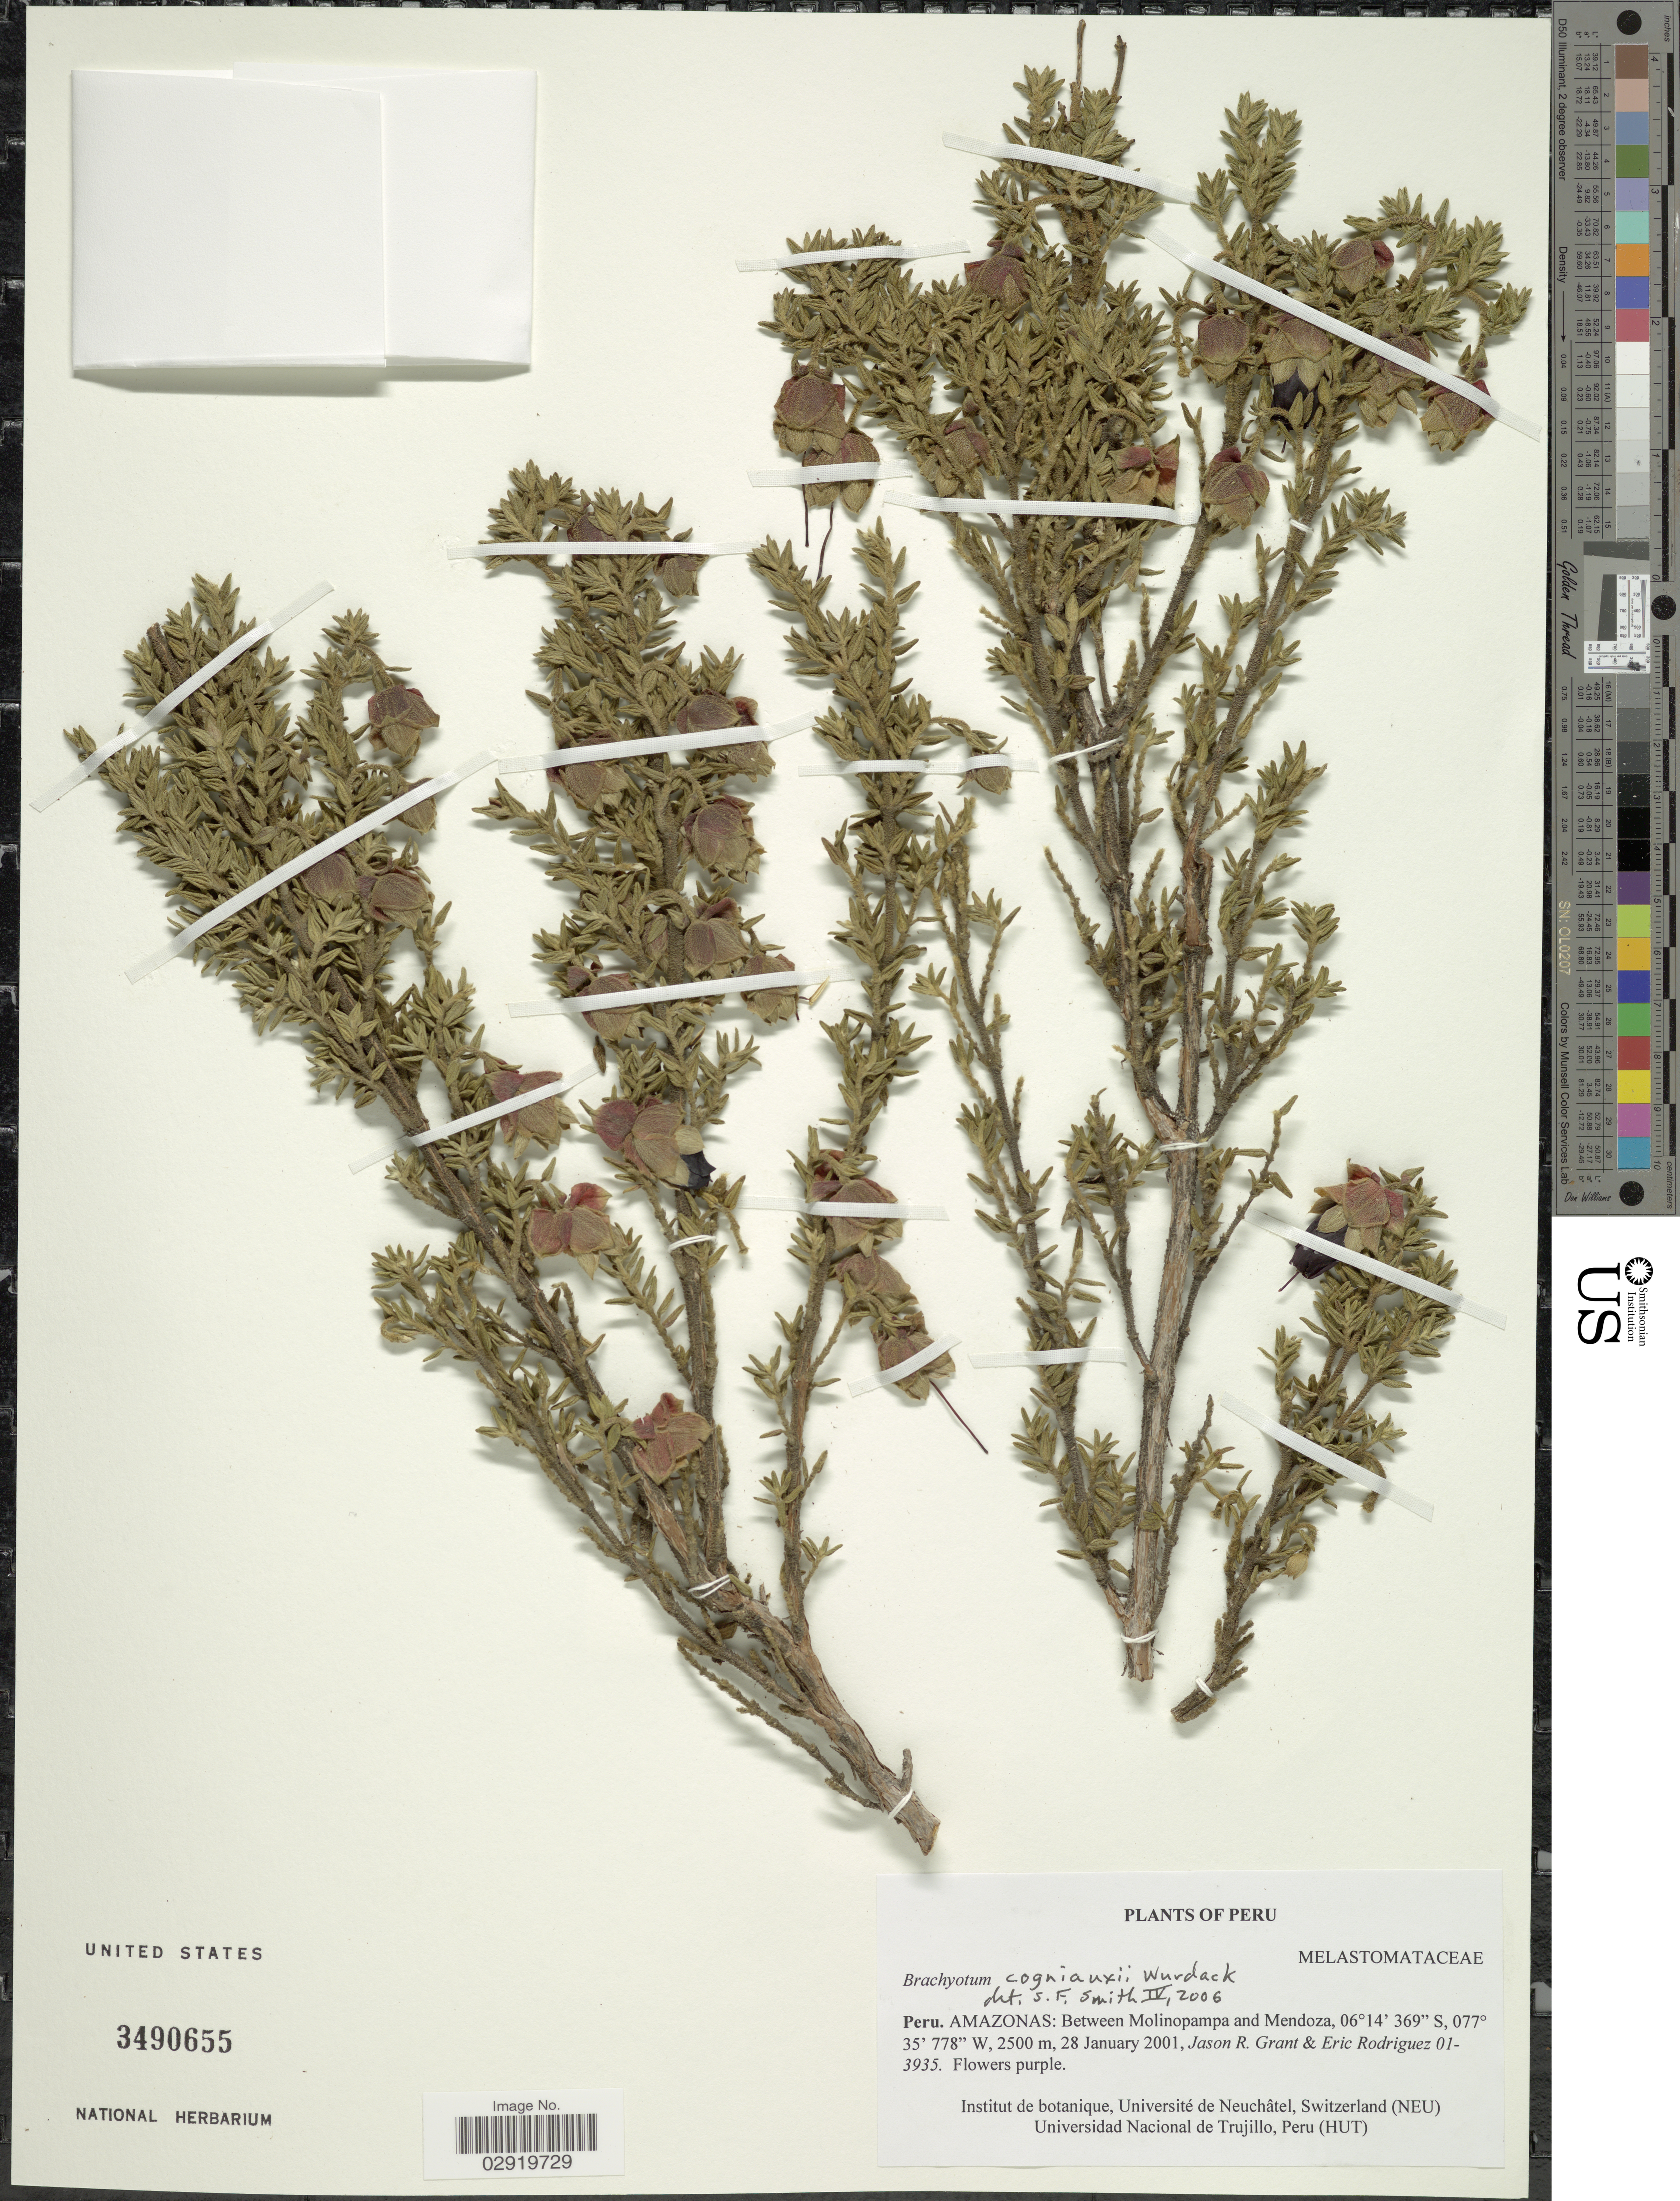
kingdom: Plantae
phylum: Tracheophyta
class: Magnoliopsida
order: Myrtales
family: Melastomataceae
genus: Brachyotum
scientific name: Brachyotum cogniauxii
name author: Wurdack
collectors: J. Grant & E. Rodriguez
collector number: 01-3935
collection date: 2001-01-28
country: Peru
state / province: Amazonas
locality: Between Molinopampa and Mendoza.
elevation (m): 2500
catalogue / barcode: US 3490655